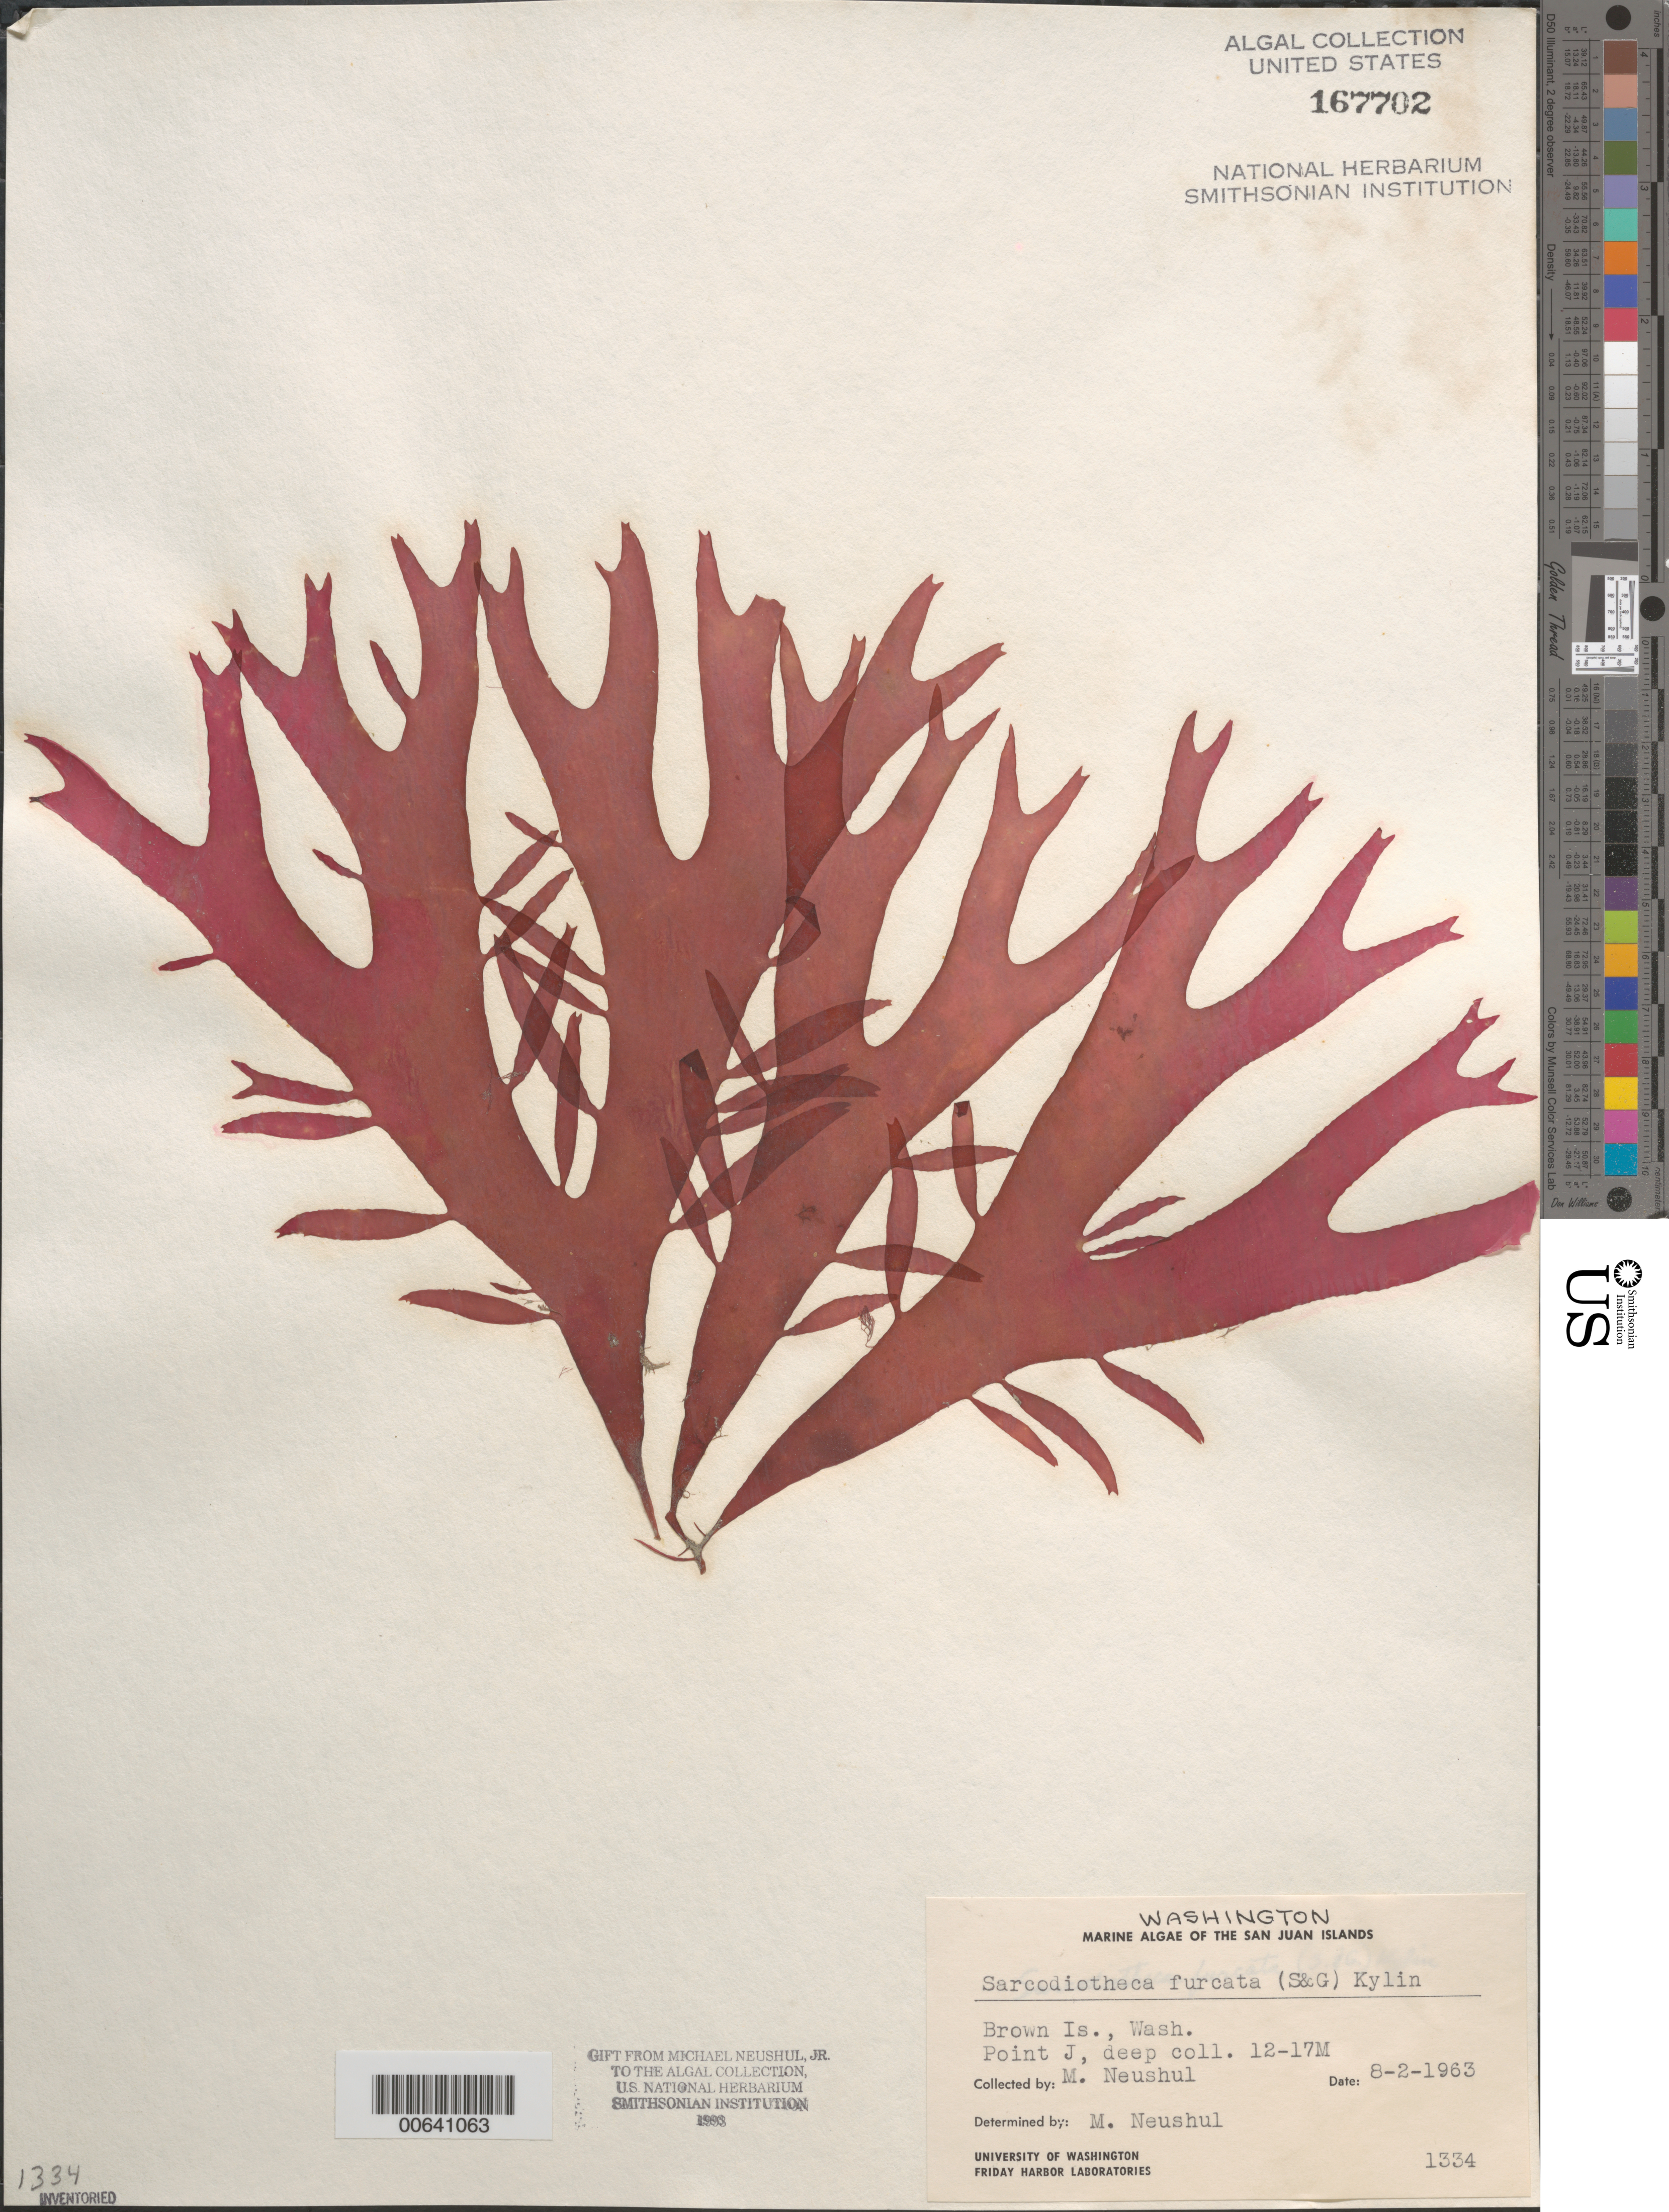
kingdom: Plantae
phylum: Rhodophyta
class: Florideophyceae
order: Corallinales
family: Mesophyllumaceae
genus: Clathromorphum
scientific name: Clathromorphum sp.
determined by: Adey, W. H., Curator (BOT), Smithsonian Institution - National Museum of Natural History (UNITED STATES)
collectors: W. H. Adey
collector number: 64-44- 6A-070-090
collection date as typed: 27 Aug 1964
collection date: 1964-08-27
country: Canada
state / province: Newfoundland and Labrador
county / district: Ramea Islands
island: Great Islands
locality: Ramea and Great Islands, Fish Head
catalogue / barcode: US 170055